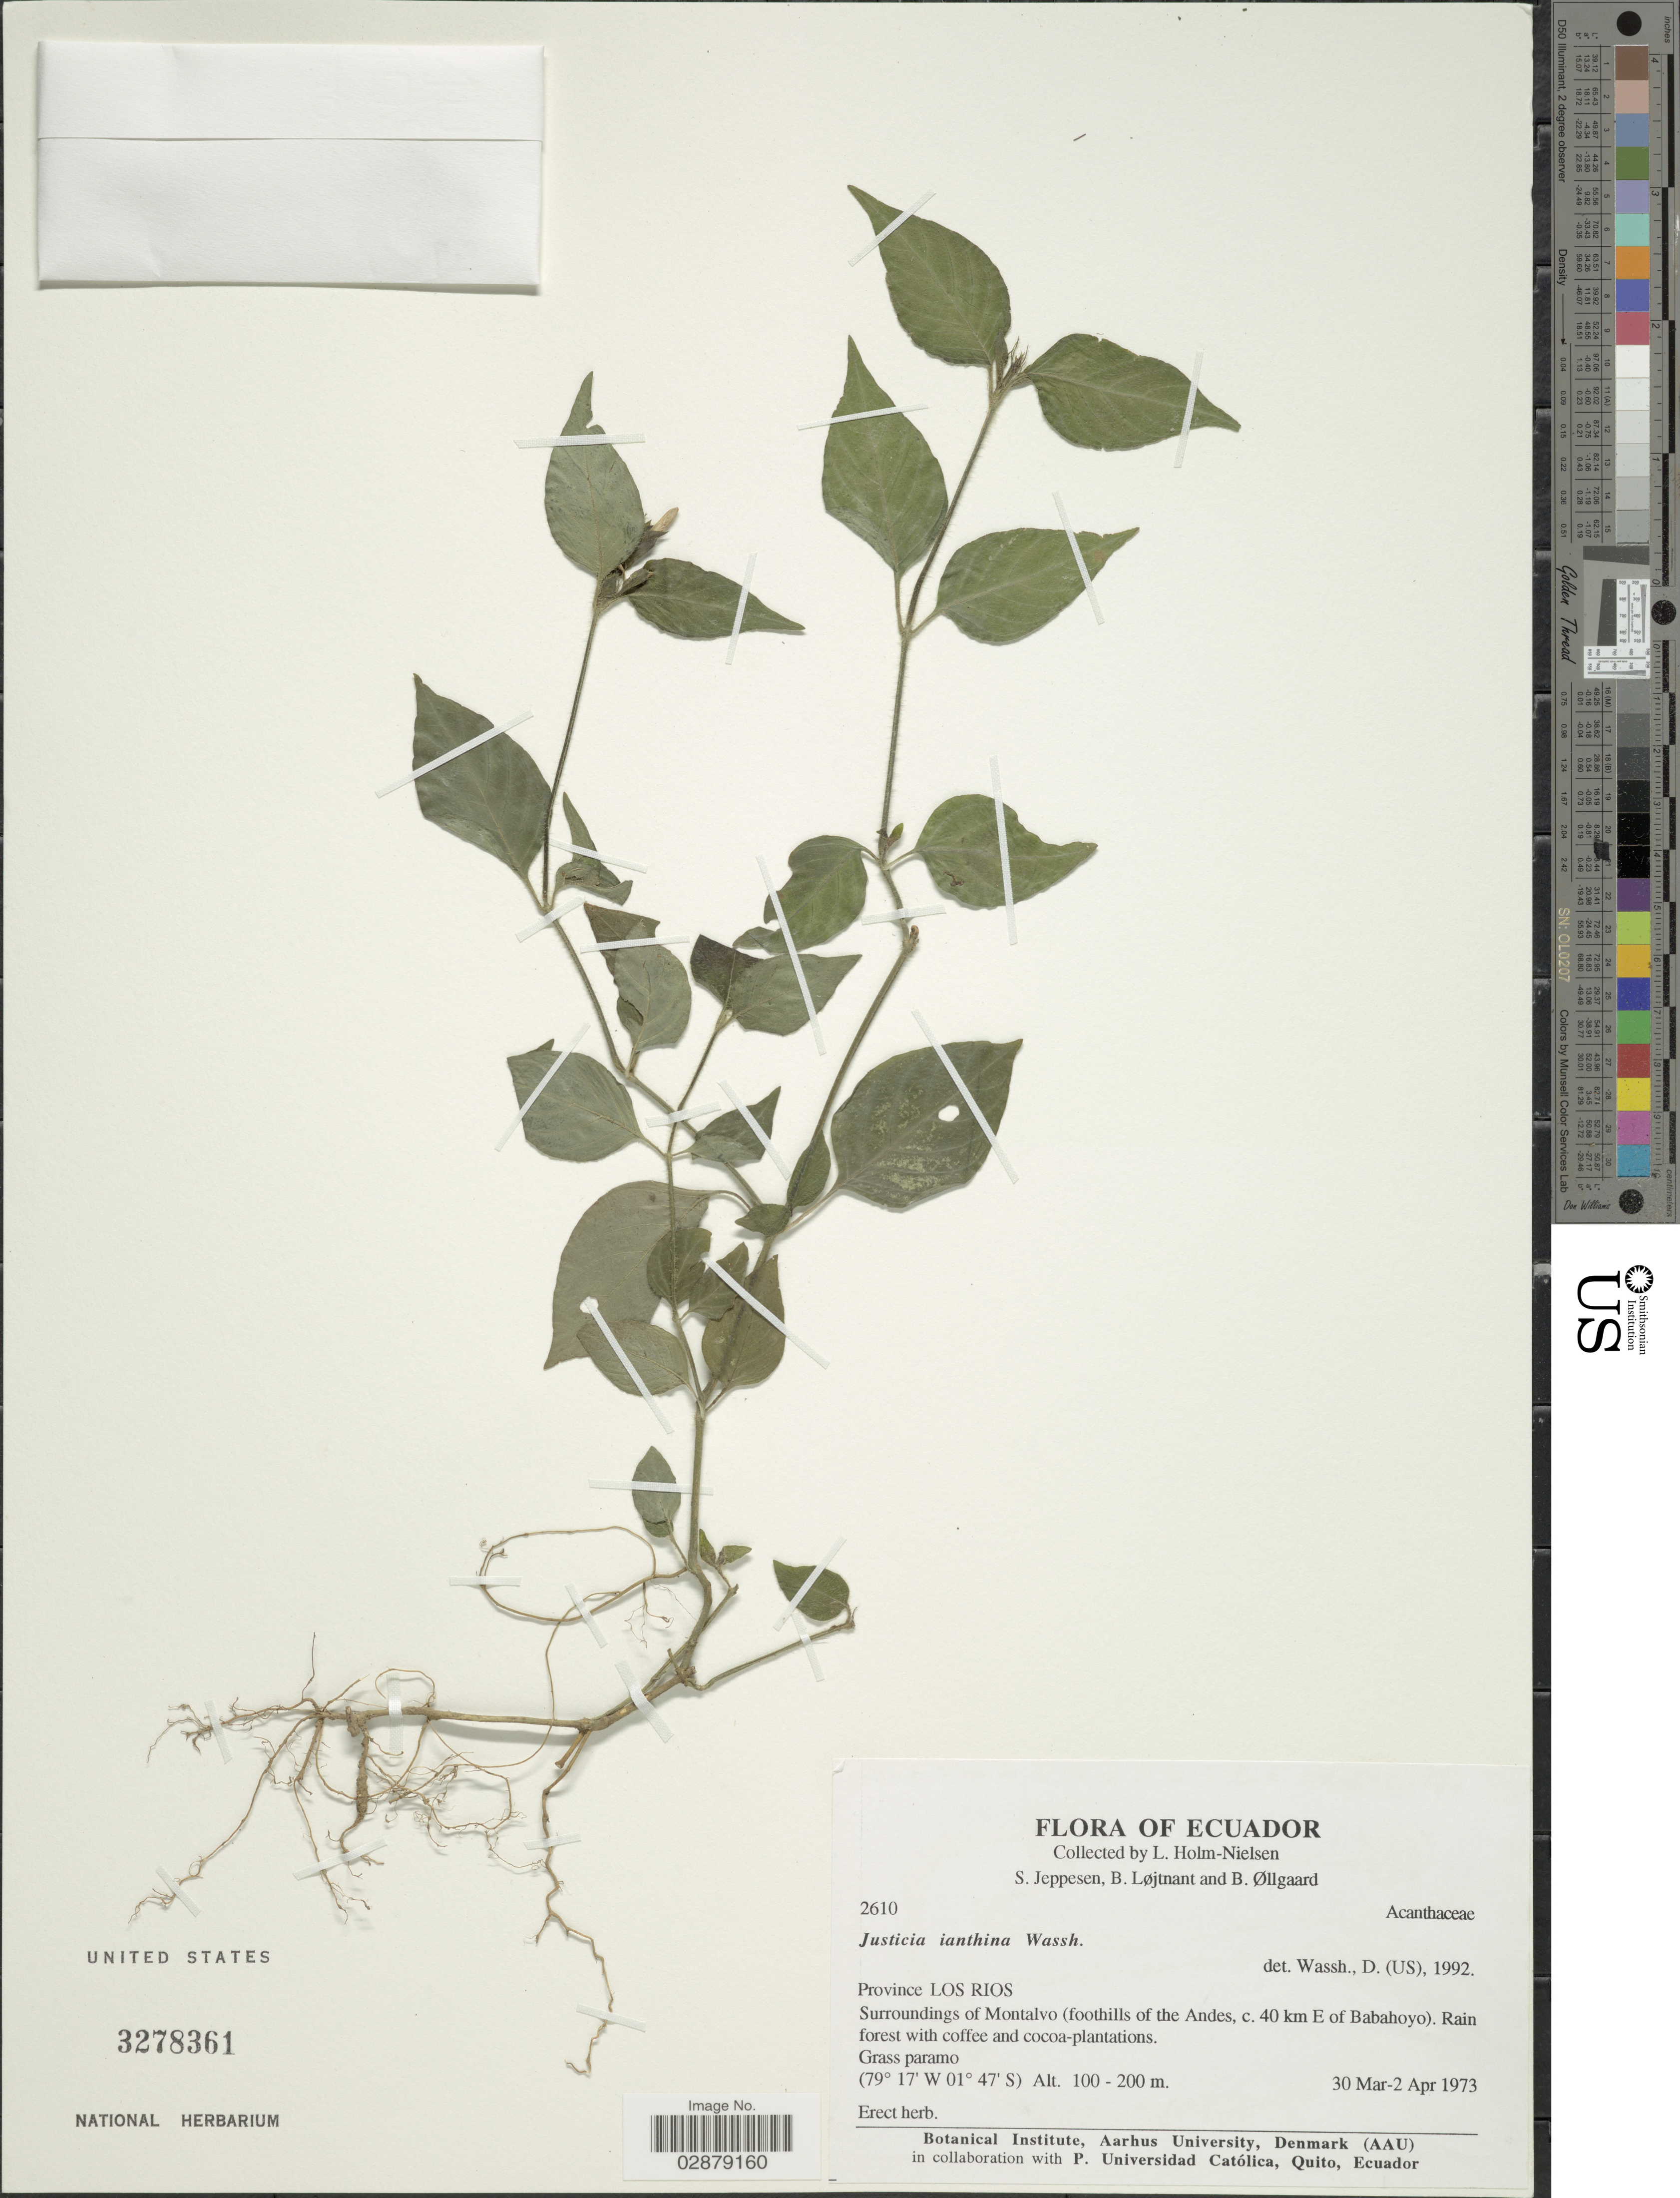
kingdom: Plantae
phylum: Tracheophyta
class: Magnoliopsida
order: Lamiales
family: Acanthaceae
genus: Justicia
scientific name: Justicia ianthina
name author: Wassh.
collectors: L. Holm-Nielsen, S. Jeppesen, B. Löjtnant & B. Øllgaard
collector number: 2610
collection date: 1973-03-30/1973-04-02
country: Ecuador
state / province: Los Ríos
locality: Surroundings of Montalvo (foothills of the Andes, c. 40 km E of Babahoyo).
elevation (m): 100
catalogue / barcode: US 3278361